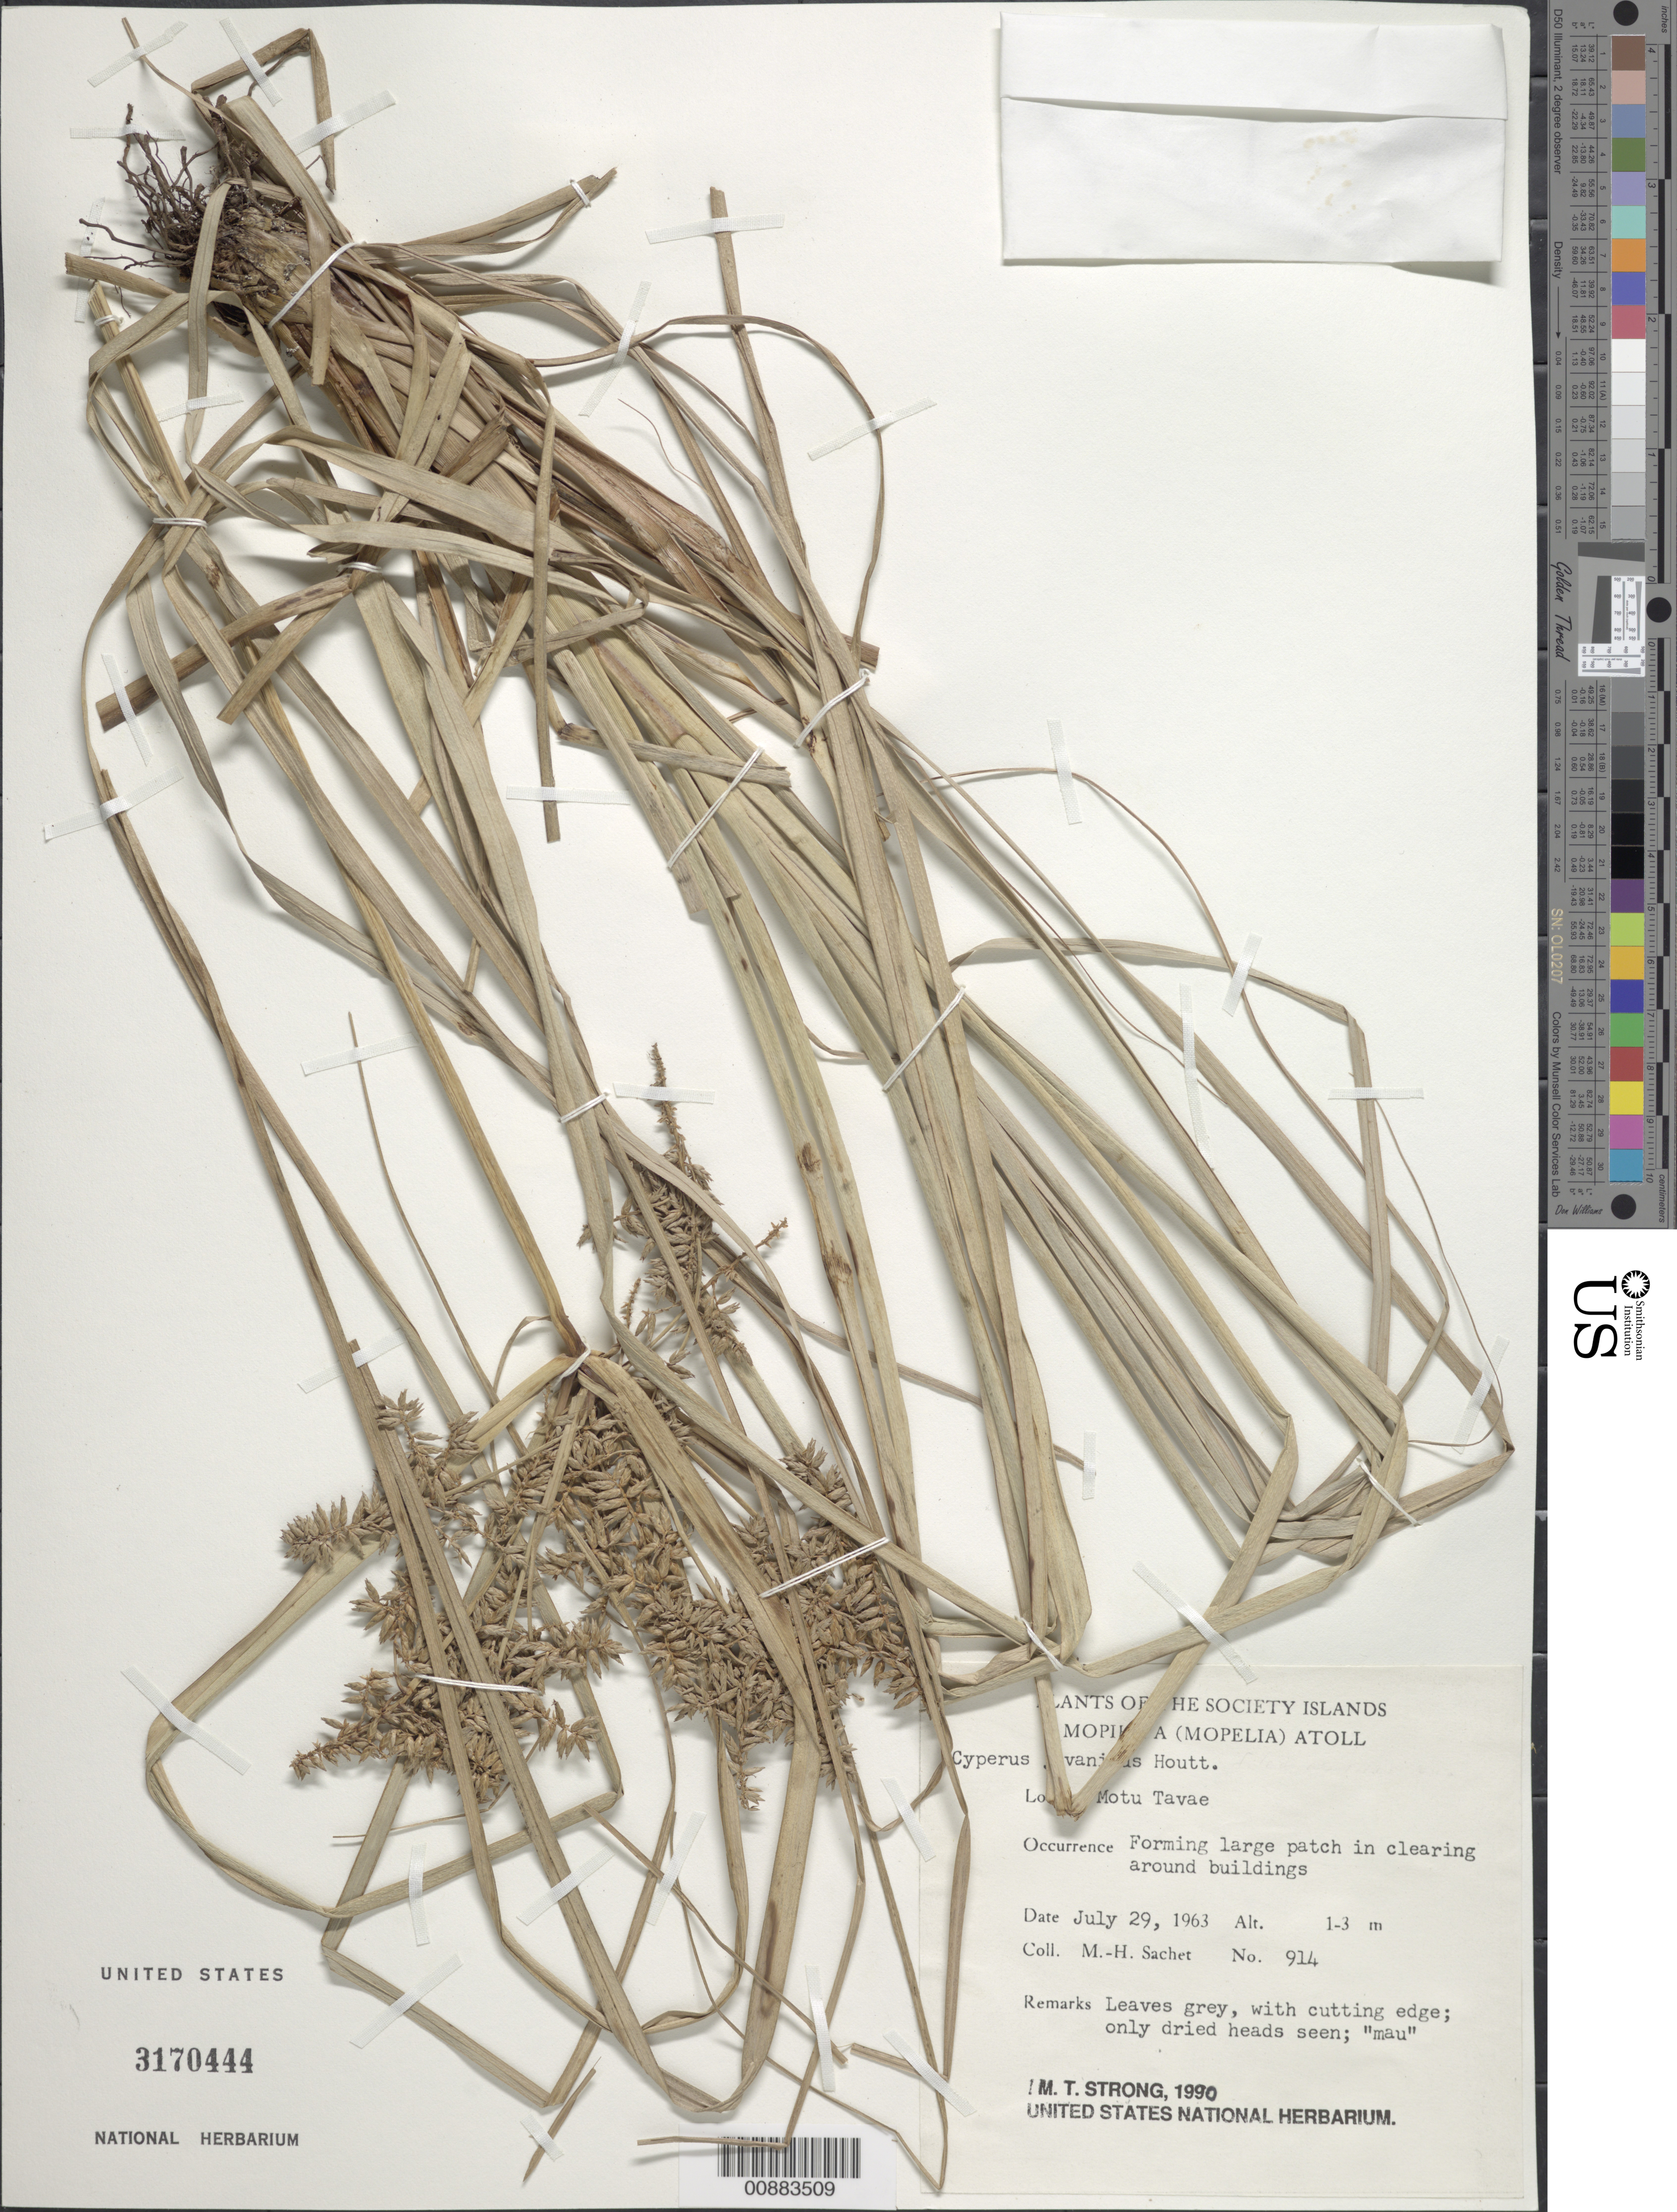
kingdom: Plantae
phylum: Tracheophyta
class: Liliopsida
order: Poales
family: Cyperaceae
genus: Cyperus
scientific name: Cyperus javanicus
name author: Houtt.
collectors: M.-H. Sachet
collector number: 914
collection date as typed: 29 Jul 1963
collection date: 1963-07-29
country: French Polynesia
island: Maupihaa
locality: Motu Tavae Forming large patch in clearing around buildings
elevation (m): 1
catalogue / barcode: US 3170444